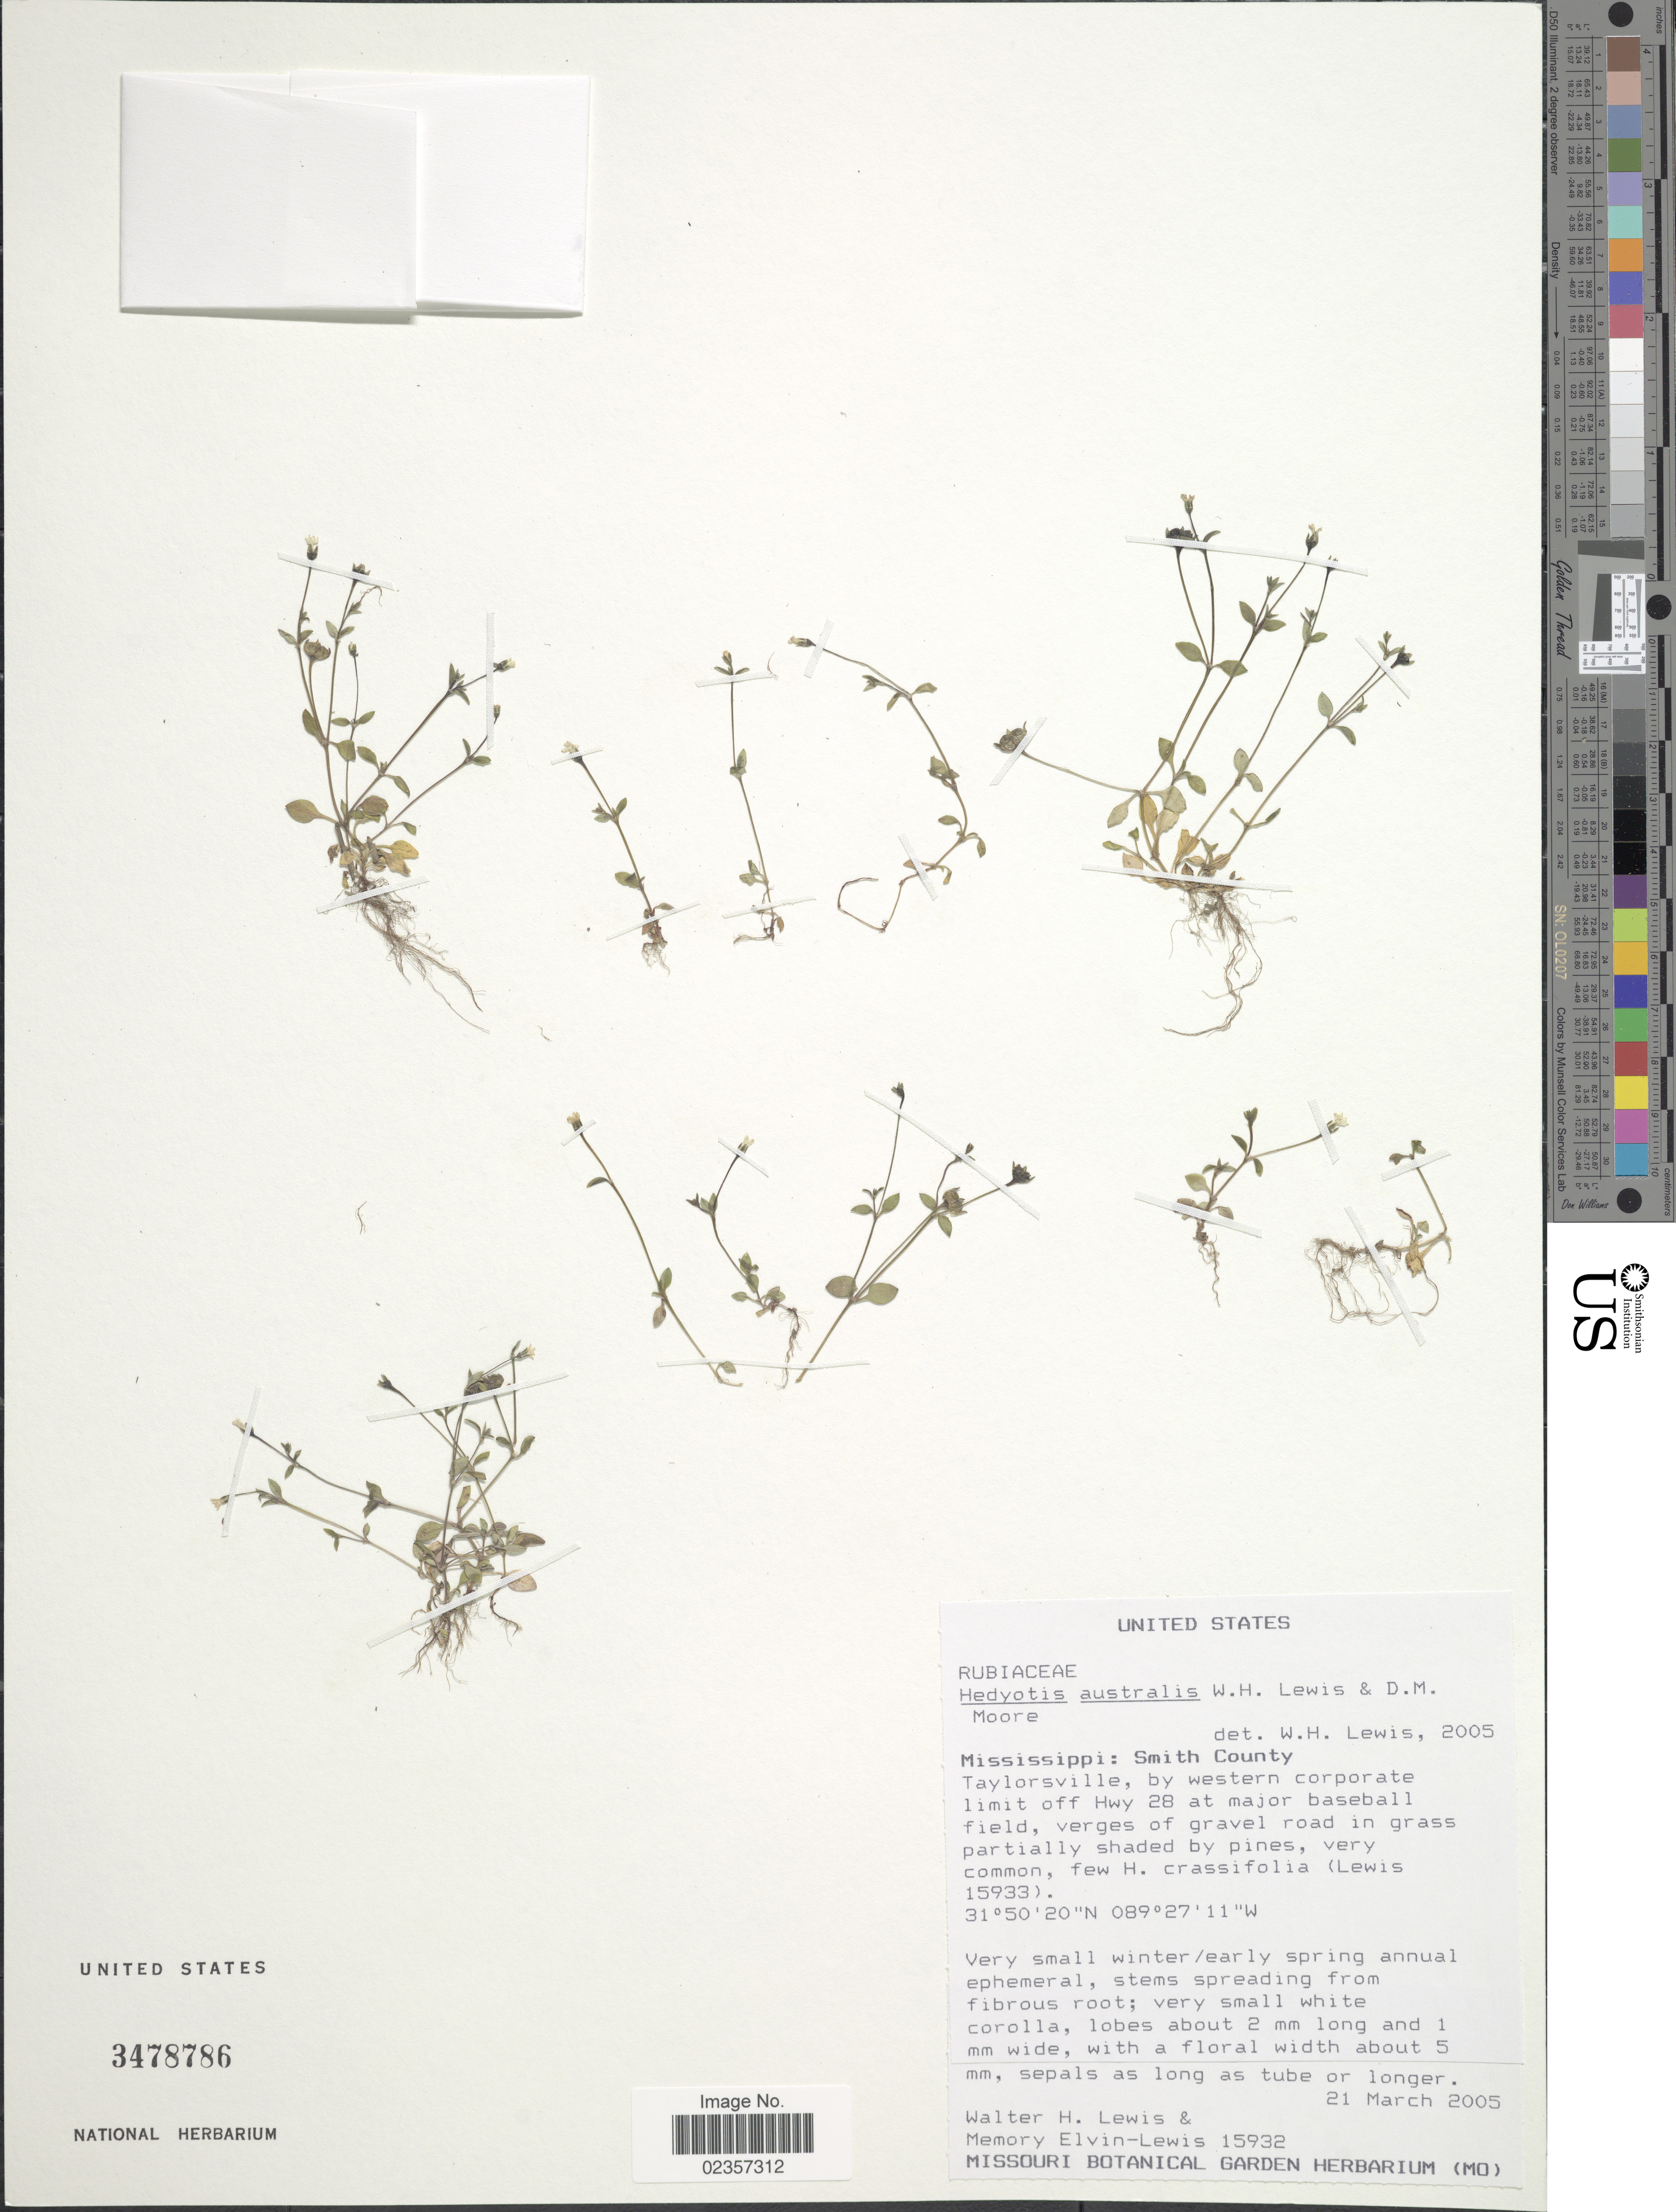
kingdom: Plantae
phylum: Tracheophyta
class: Magnoliopsida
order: Gentianales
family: Rubiaceae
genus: Houstonia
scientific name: Houstonia micrantha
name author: (Shinners) Terrell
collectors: W. H. Lewis & M. Elvin-Lewis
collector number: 15932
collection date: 2005-03-21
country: United States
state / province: Mississippi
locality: Smith County. Taylorsville, by western corporate limit off Hwy 28 at major baseball field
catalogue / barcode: US 3478786